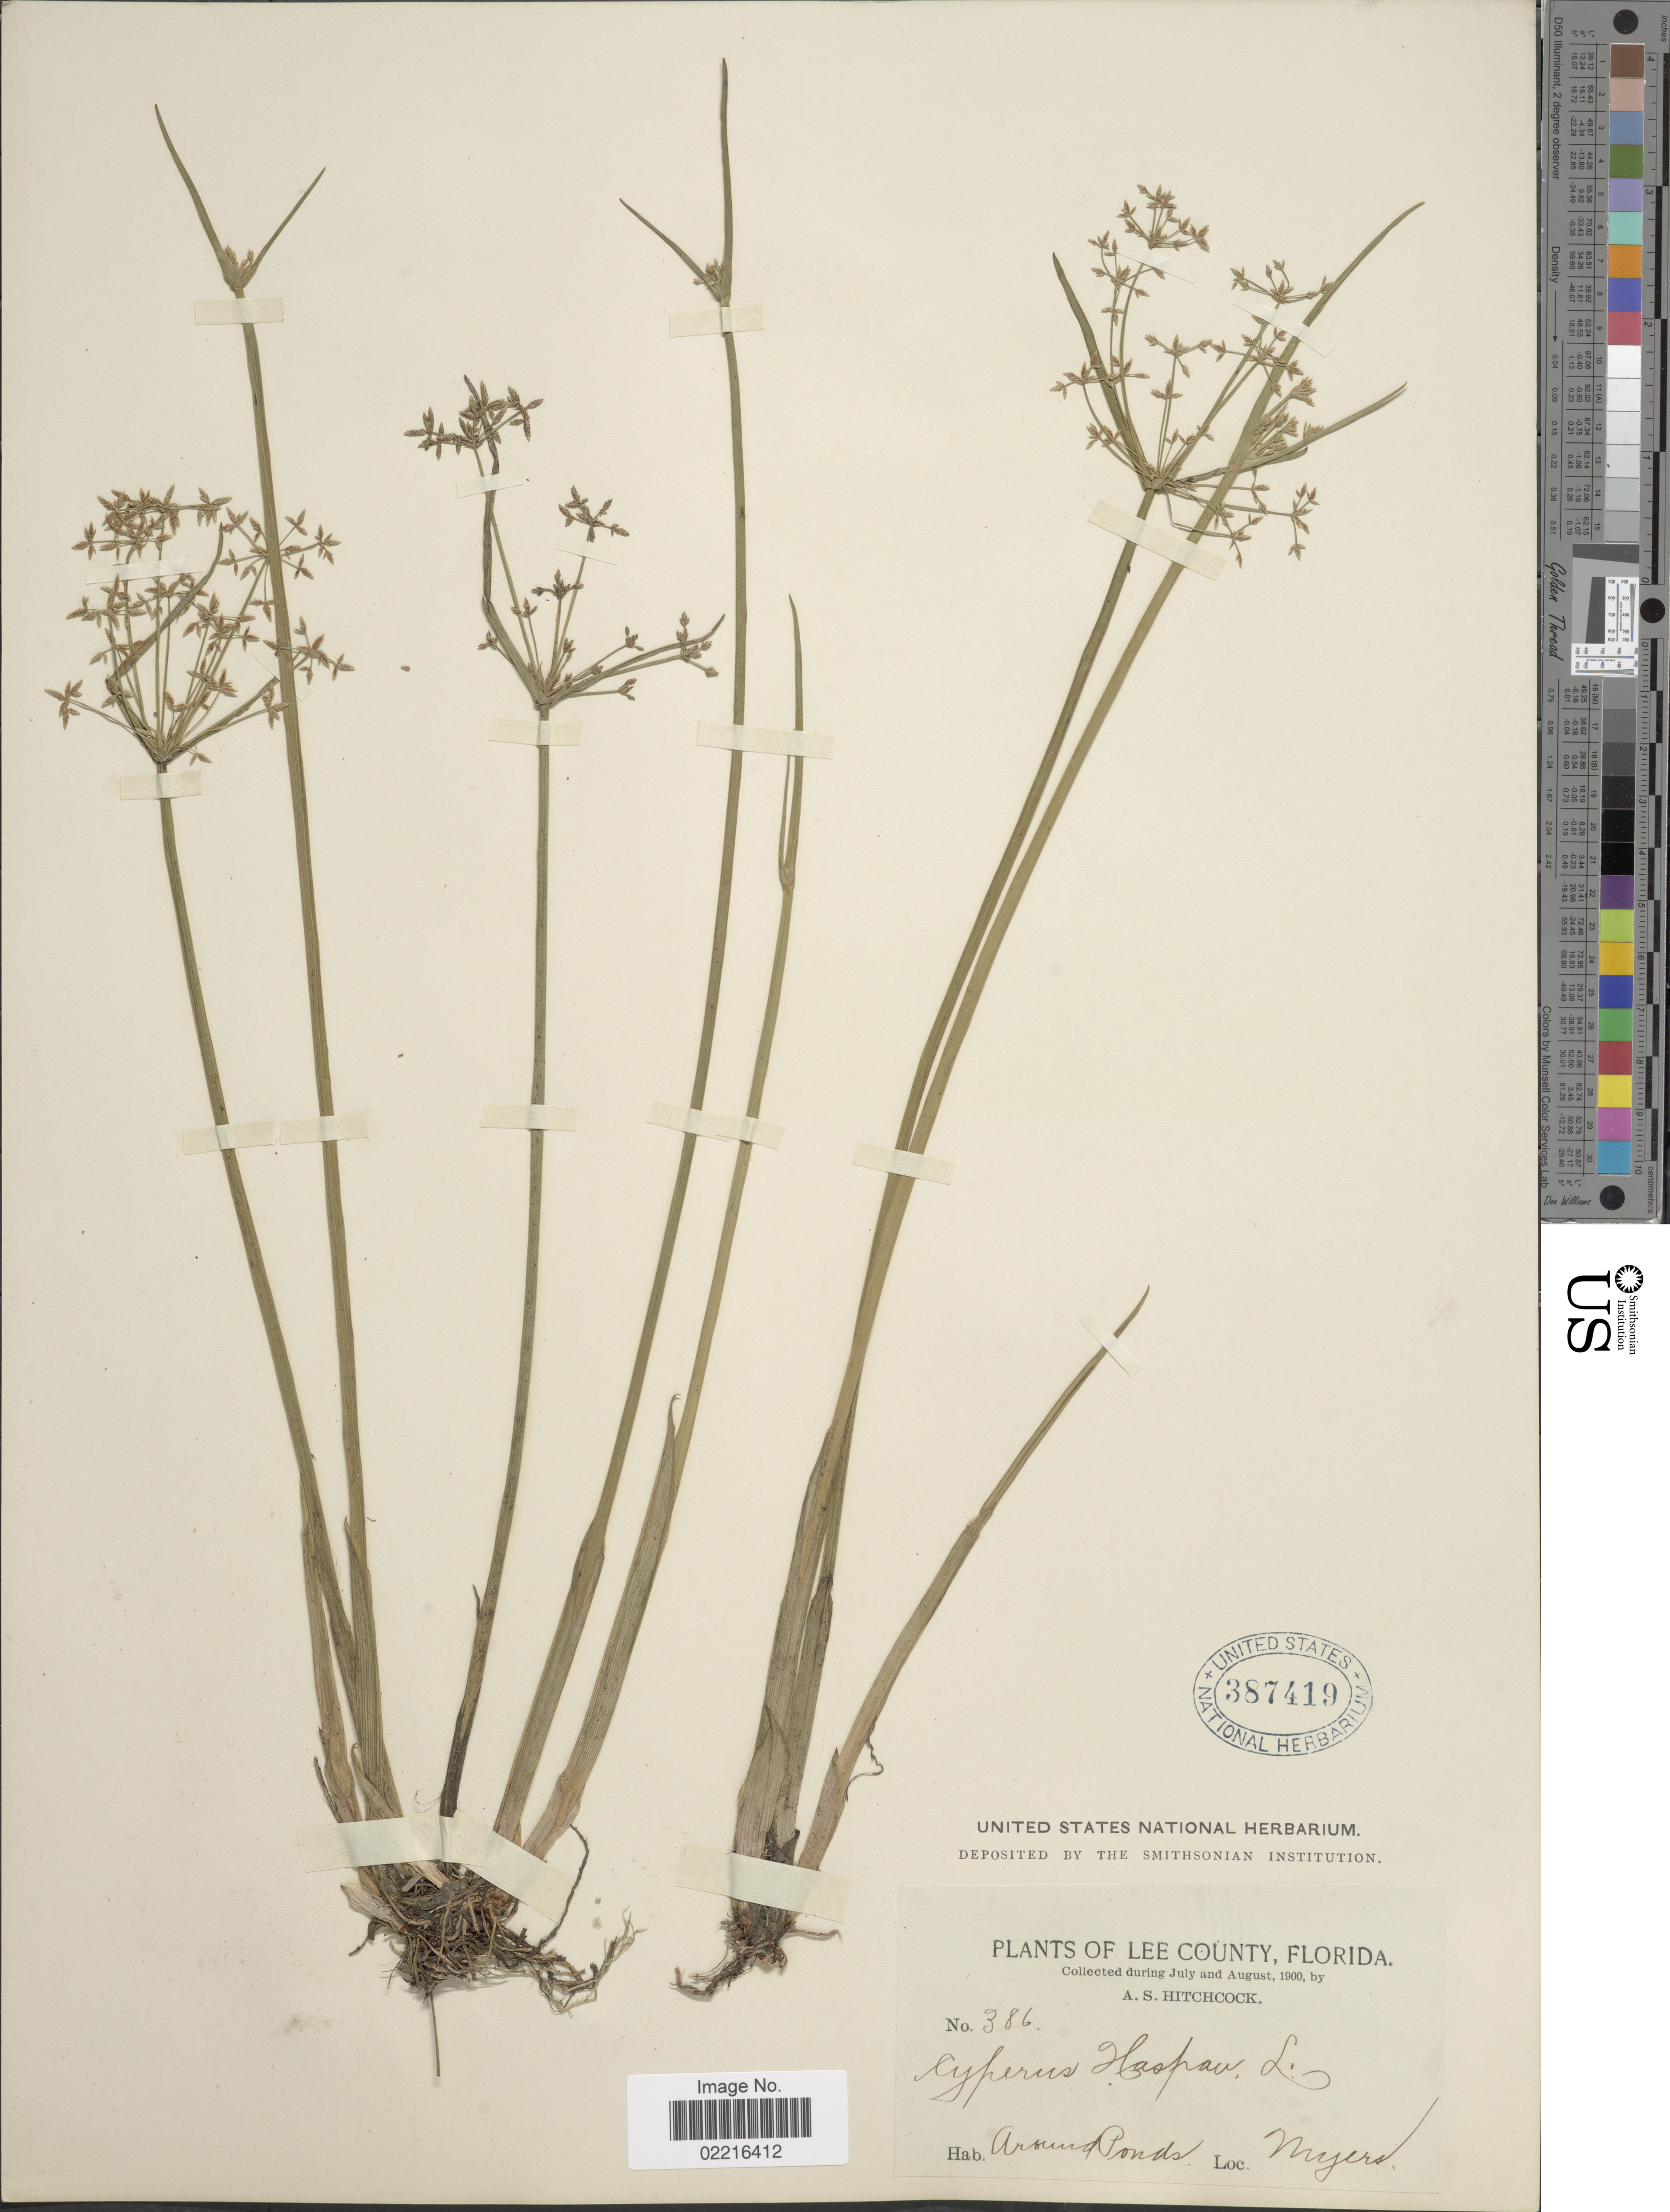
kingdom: Plantae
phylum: Tracheophyta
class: Liliopsida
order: Poales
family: Cyperaceae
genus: Cyperus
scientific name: Cyperus haspan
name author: L.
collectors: A. S. Hitchcock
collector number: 386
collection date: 1900-07/1900-08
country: United States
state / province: Florida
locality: Lee County, Myers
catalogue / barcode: US 387419